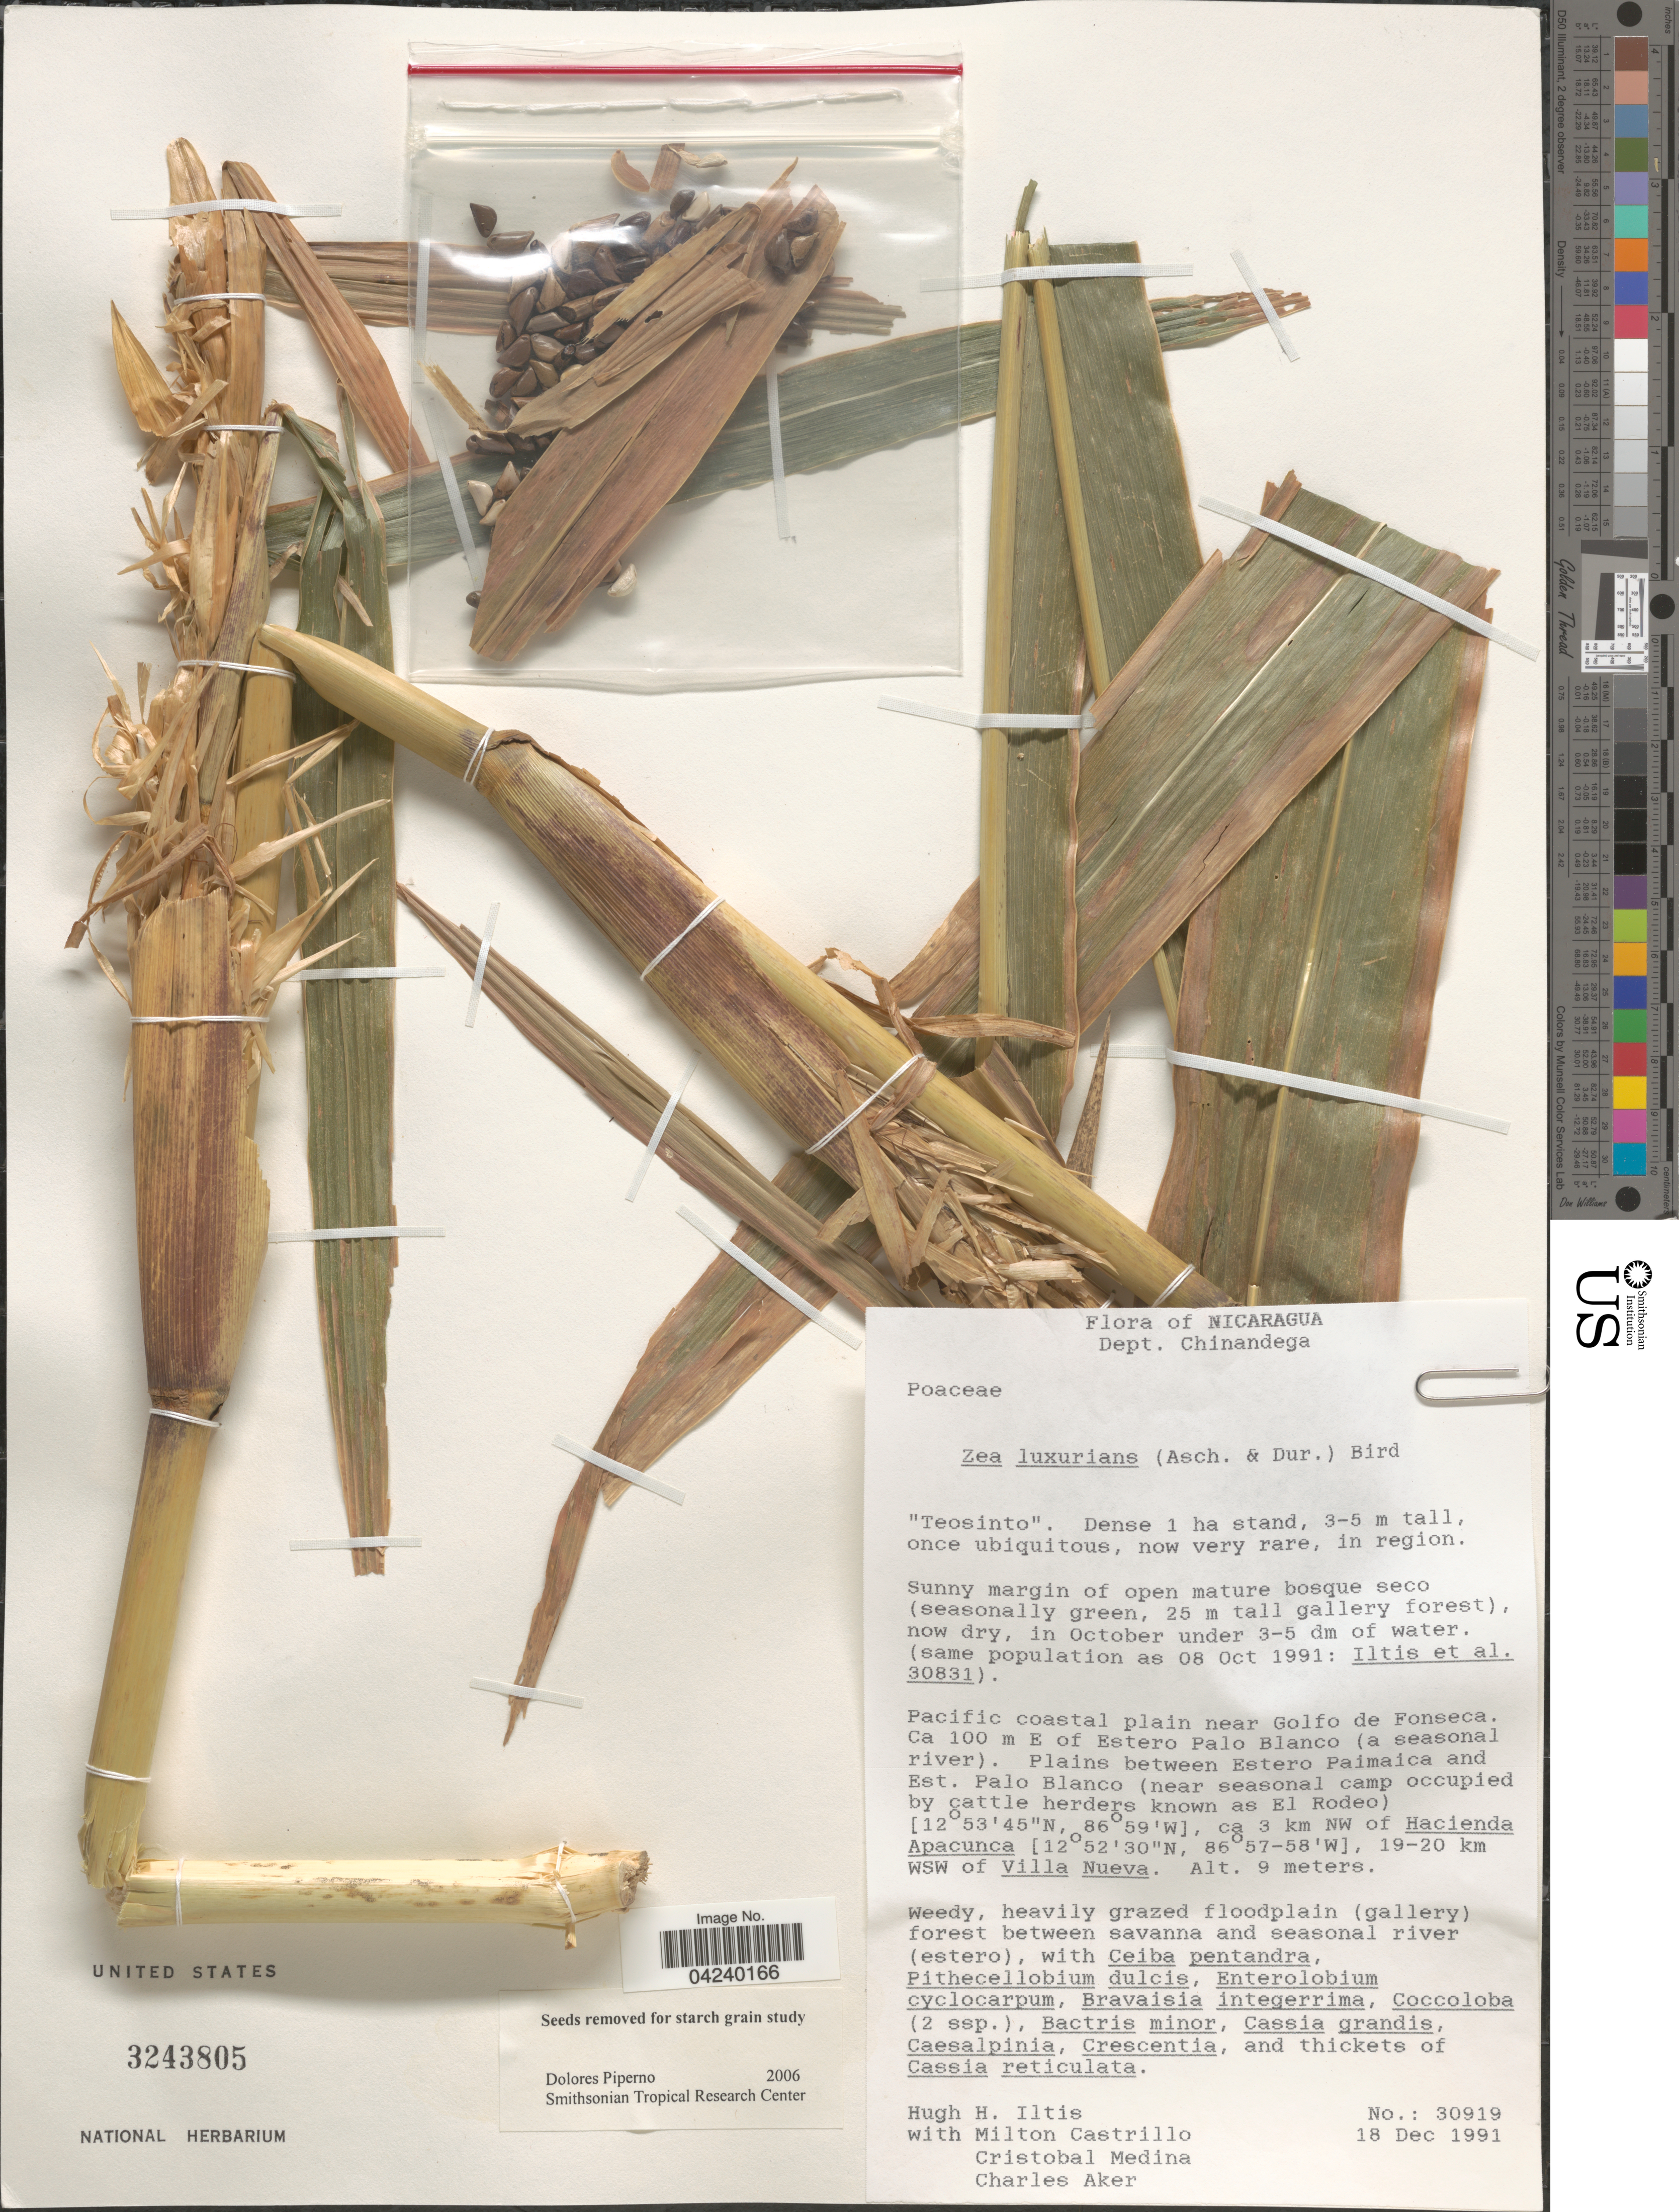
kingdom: Plantae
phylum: Tracheophyta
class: Liliopsida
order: Poales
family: Poaceae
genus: Zea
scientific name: Zea luxurians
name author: (Durieu & Asch.) R.M. Bird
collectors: H. H. Iltis, M. Castrillo, C. Medina & C. Aker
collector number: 90919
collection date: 1991-12-18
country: Nicaragua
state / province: Chinandega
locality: Dept. Chinandega. Pacific coastal plain near Golfo de Fonseca. Ca 100 m E of Estero Palo Blanco (a seasonal river). Plains between Estero Paimaica and Est. Palo Blanco (near seasonal camp occupied by cattle herders known as El Rodeo), ca 3 km NW of Hacienda Apacunca, 19-20 km WSW of Villa Nueva.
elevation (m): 9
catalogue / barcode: US 3243805